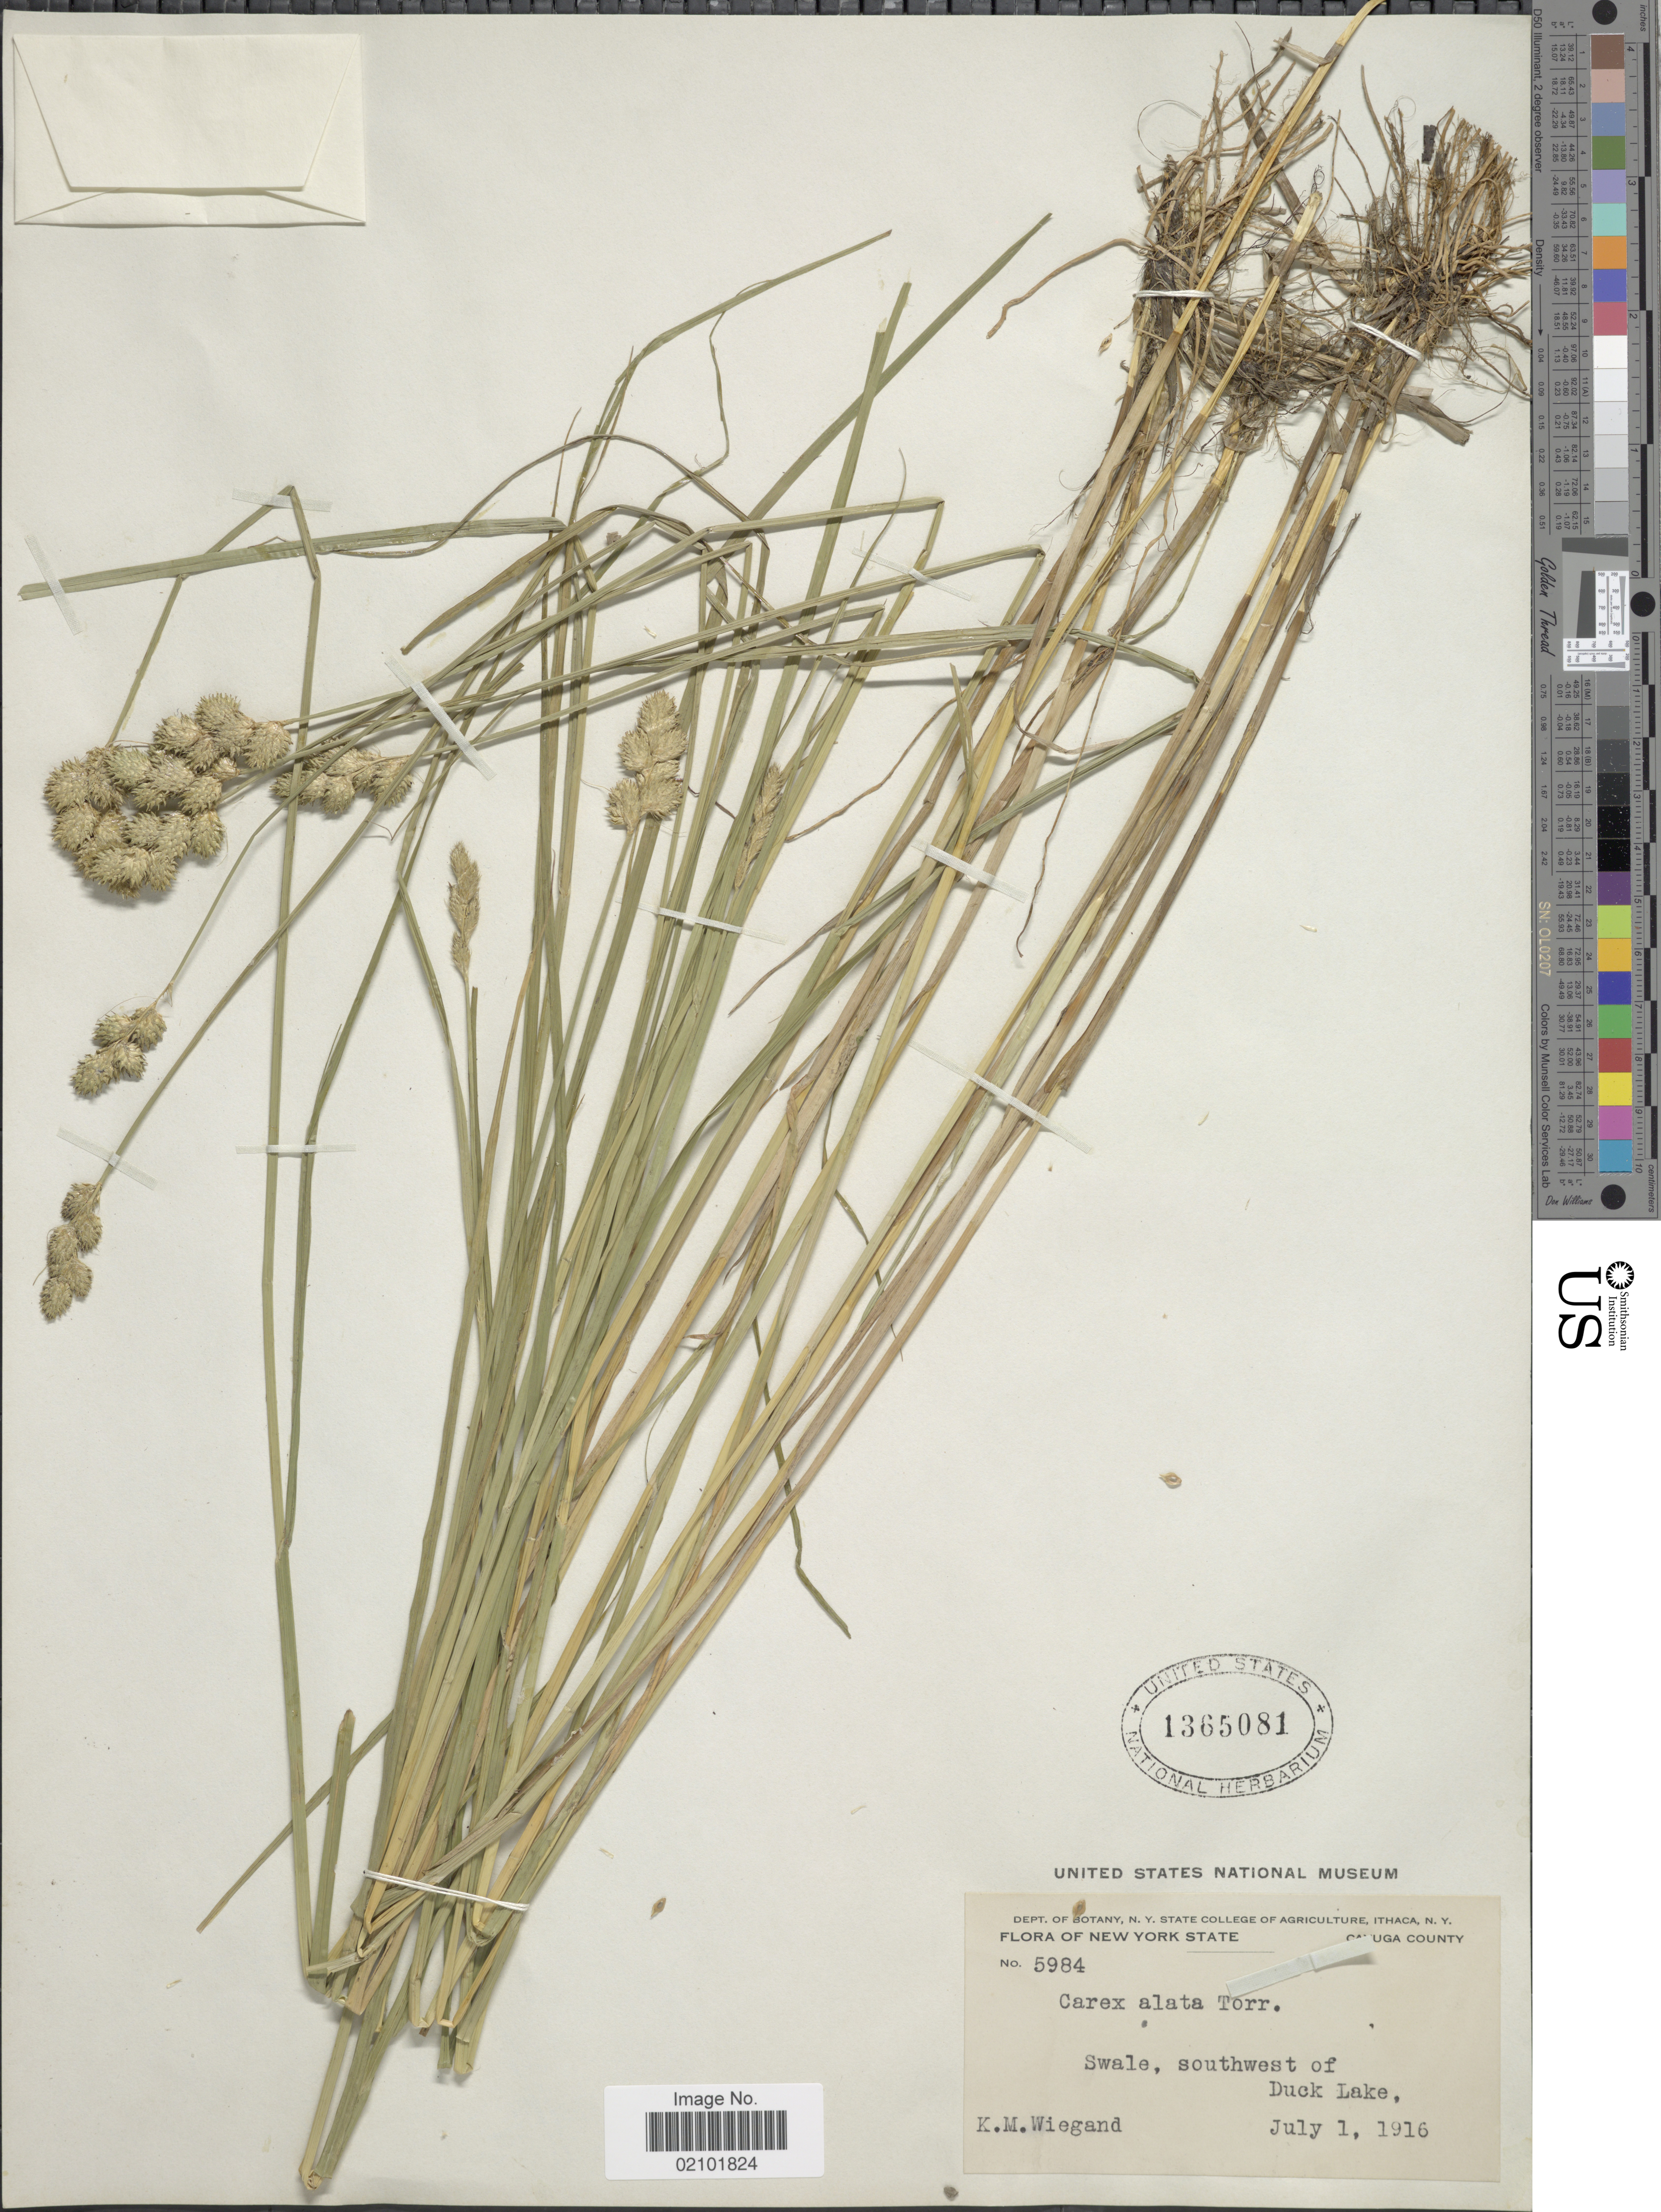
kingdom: Plantae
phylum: Tracheophyta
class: Liliopsida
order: Poales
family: Cyperaceae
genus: Carex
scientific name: Carex alata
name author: Torr.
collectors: K. M. Wiegand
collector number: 5984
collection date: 1916-07-01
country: United States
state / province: New York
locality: Cayuga County. Swale, southwest of Duck Lake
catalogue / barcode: US 1365081